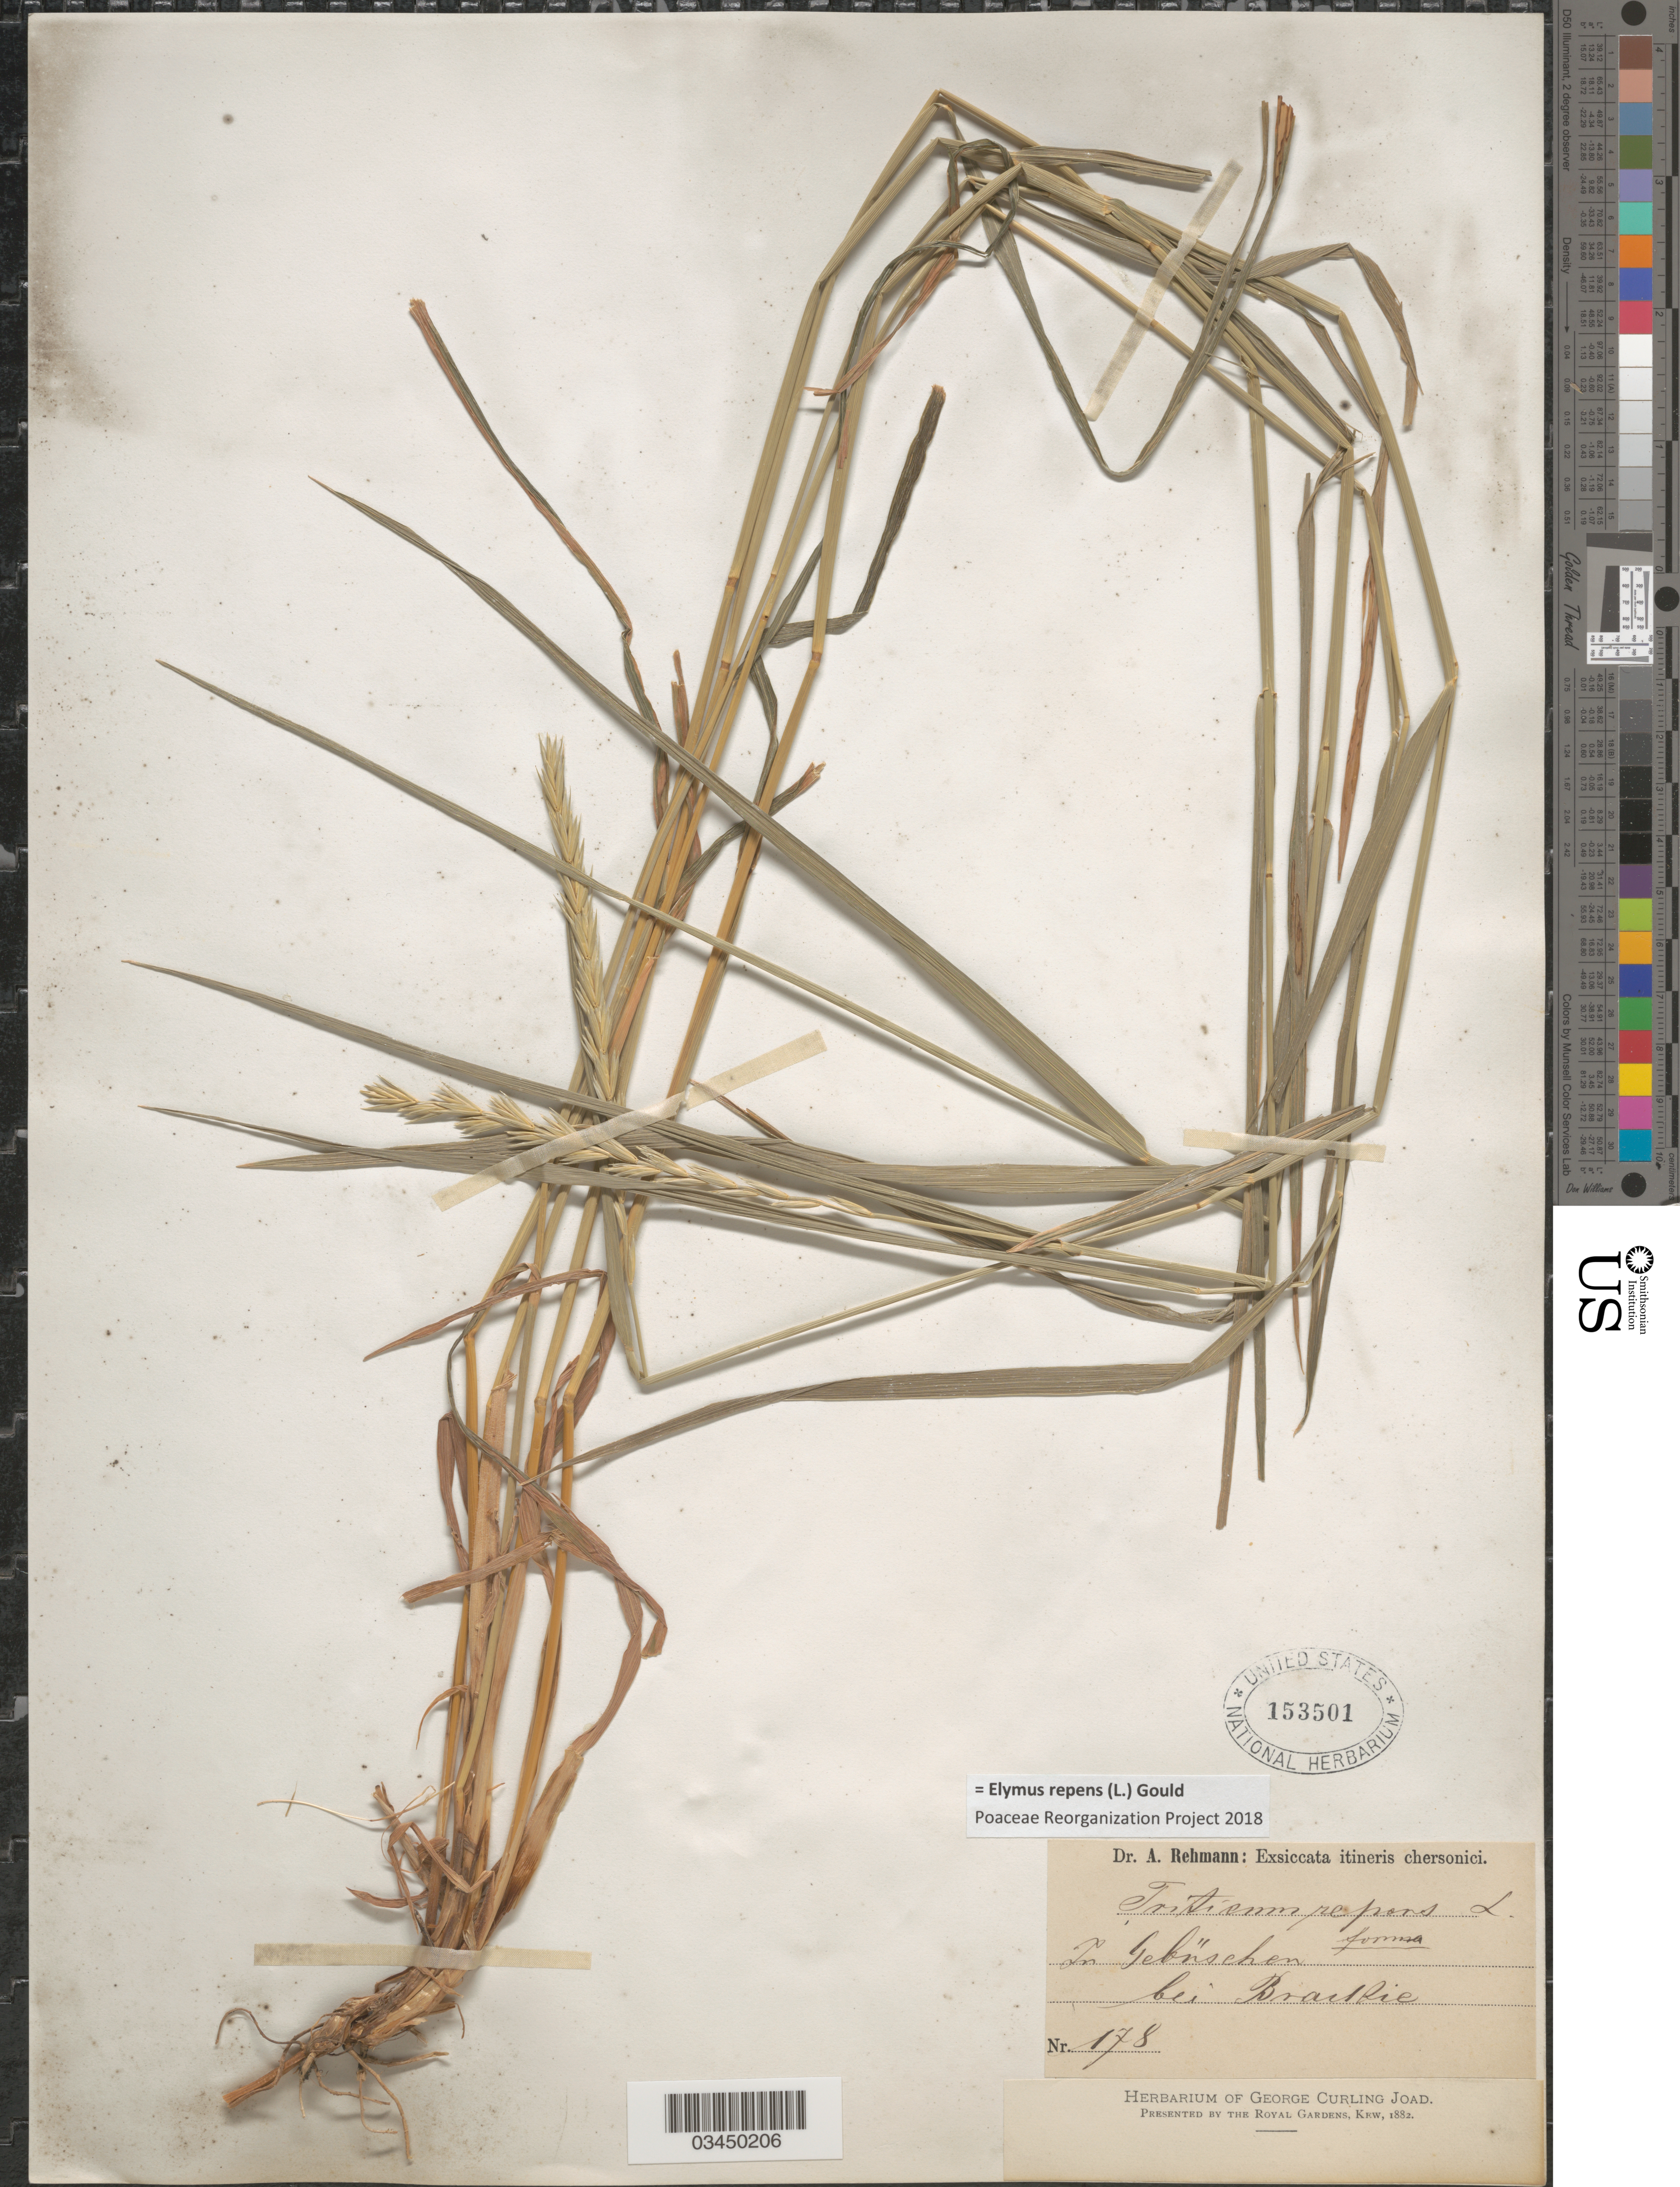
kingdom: Plantae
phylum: Tracheophyta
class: Liliopsida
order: Poales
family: Poaceae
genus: Elymus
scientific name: Elymus repens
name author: (L.) Gould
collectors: A. Rehmann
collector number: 178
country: Ukraine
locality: Itineris chersonici. In Gebüschen bei Branbie [interpreted].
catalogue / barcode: US 153501